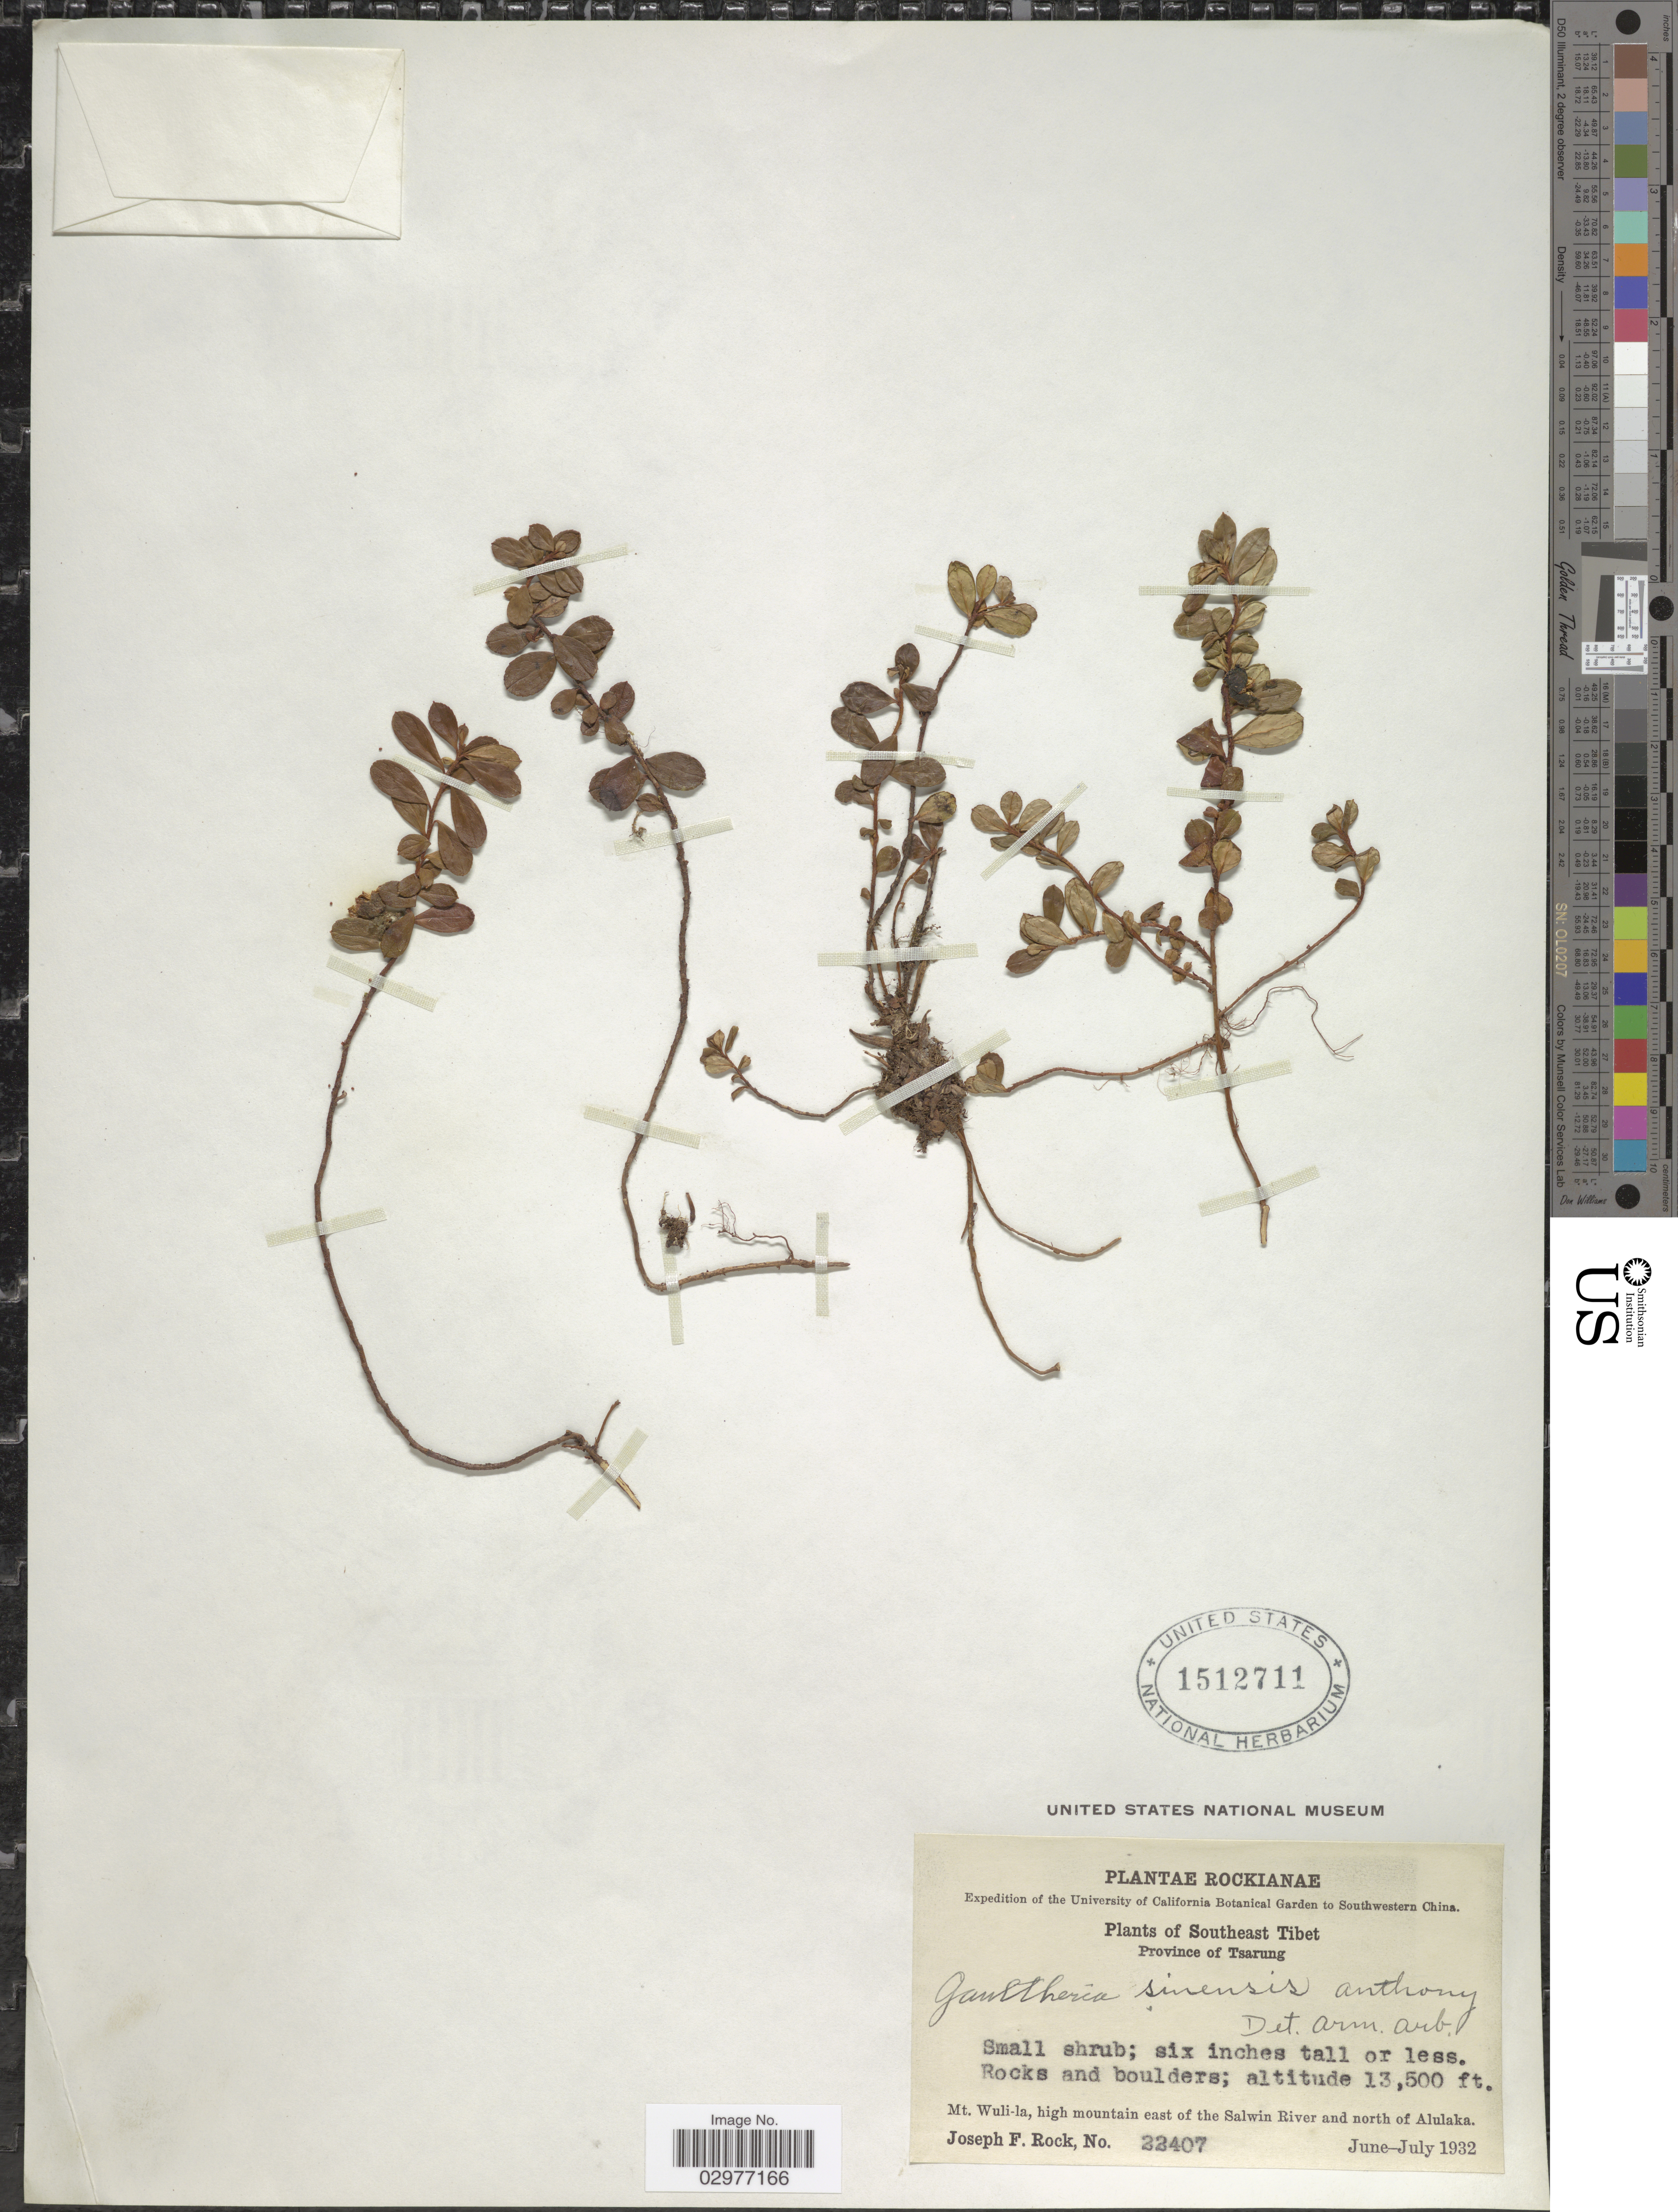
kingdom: Plantae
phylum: Tracheophyta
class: Magnoliopsida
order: Ericales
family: Ericaceae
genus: Gaultheria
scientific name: Gaultheria sinensis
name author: J. Anthony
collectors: J. F. Rock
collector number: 22407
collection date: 1932-06/1932-07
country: China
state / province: Xizang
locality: Southeast Tibet. Province of Tsarung. Mt. Wuli-la, high mountains east of the Salwin River and north of Alulaka.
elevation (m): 4115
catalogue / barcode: US 1512711